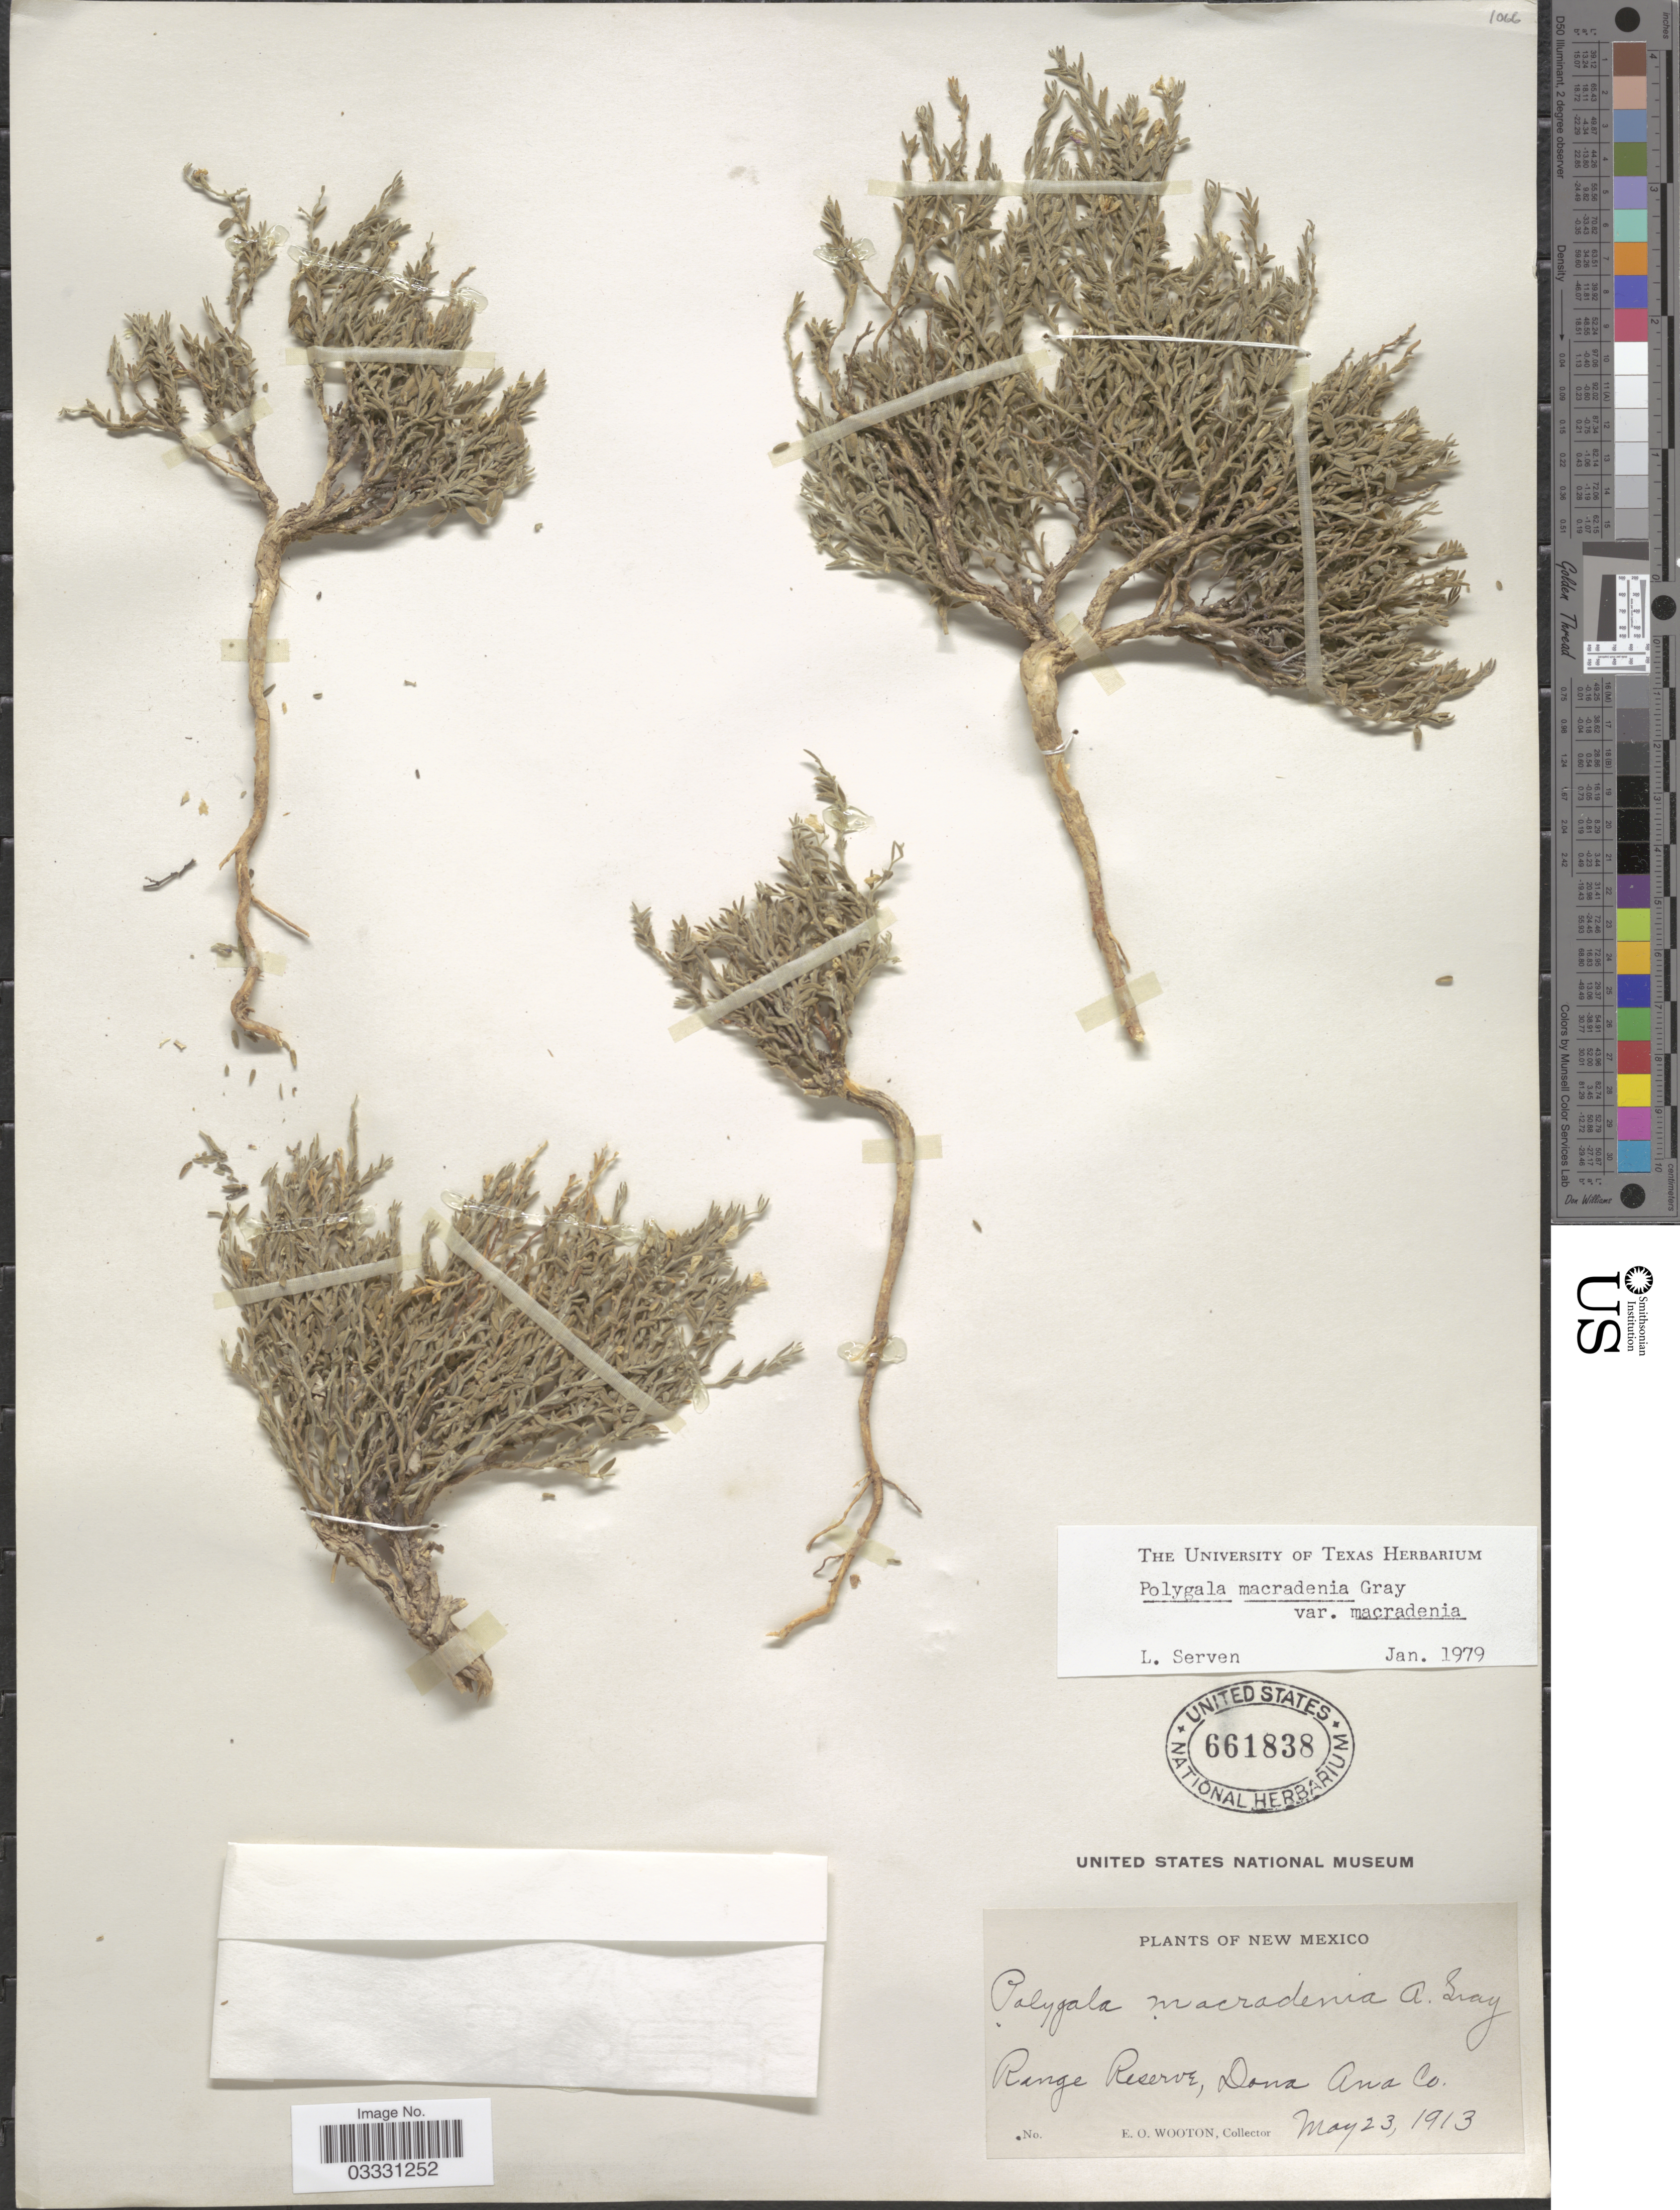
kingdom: Plantae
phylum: Tracheophyta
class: Magnoliopsida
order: Fabales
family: Polygalaceae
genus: Hebecarpa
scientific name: Hebecarpa macradenia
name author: (A. Gray) J.R. Abbott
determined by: Strong, Mark T., (BOT), Smithsonian Institution - National Museum of Natural History (UNITED STATES)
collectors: E. O. Wooton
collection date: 1913-05-23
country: United States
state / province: New Mexico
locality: Range Reserve, Dona Ana Co.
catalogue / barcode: US 661838